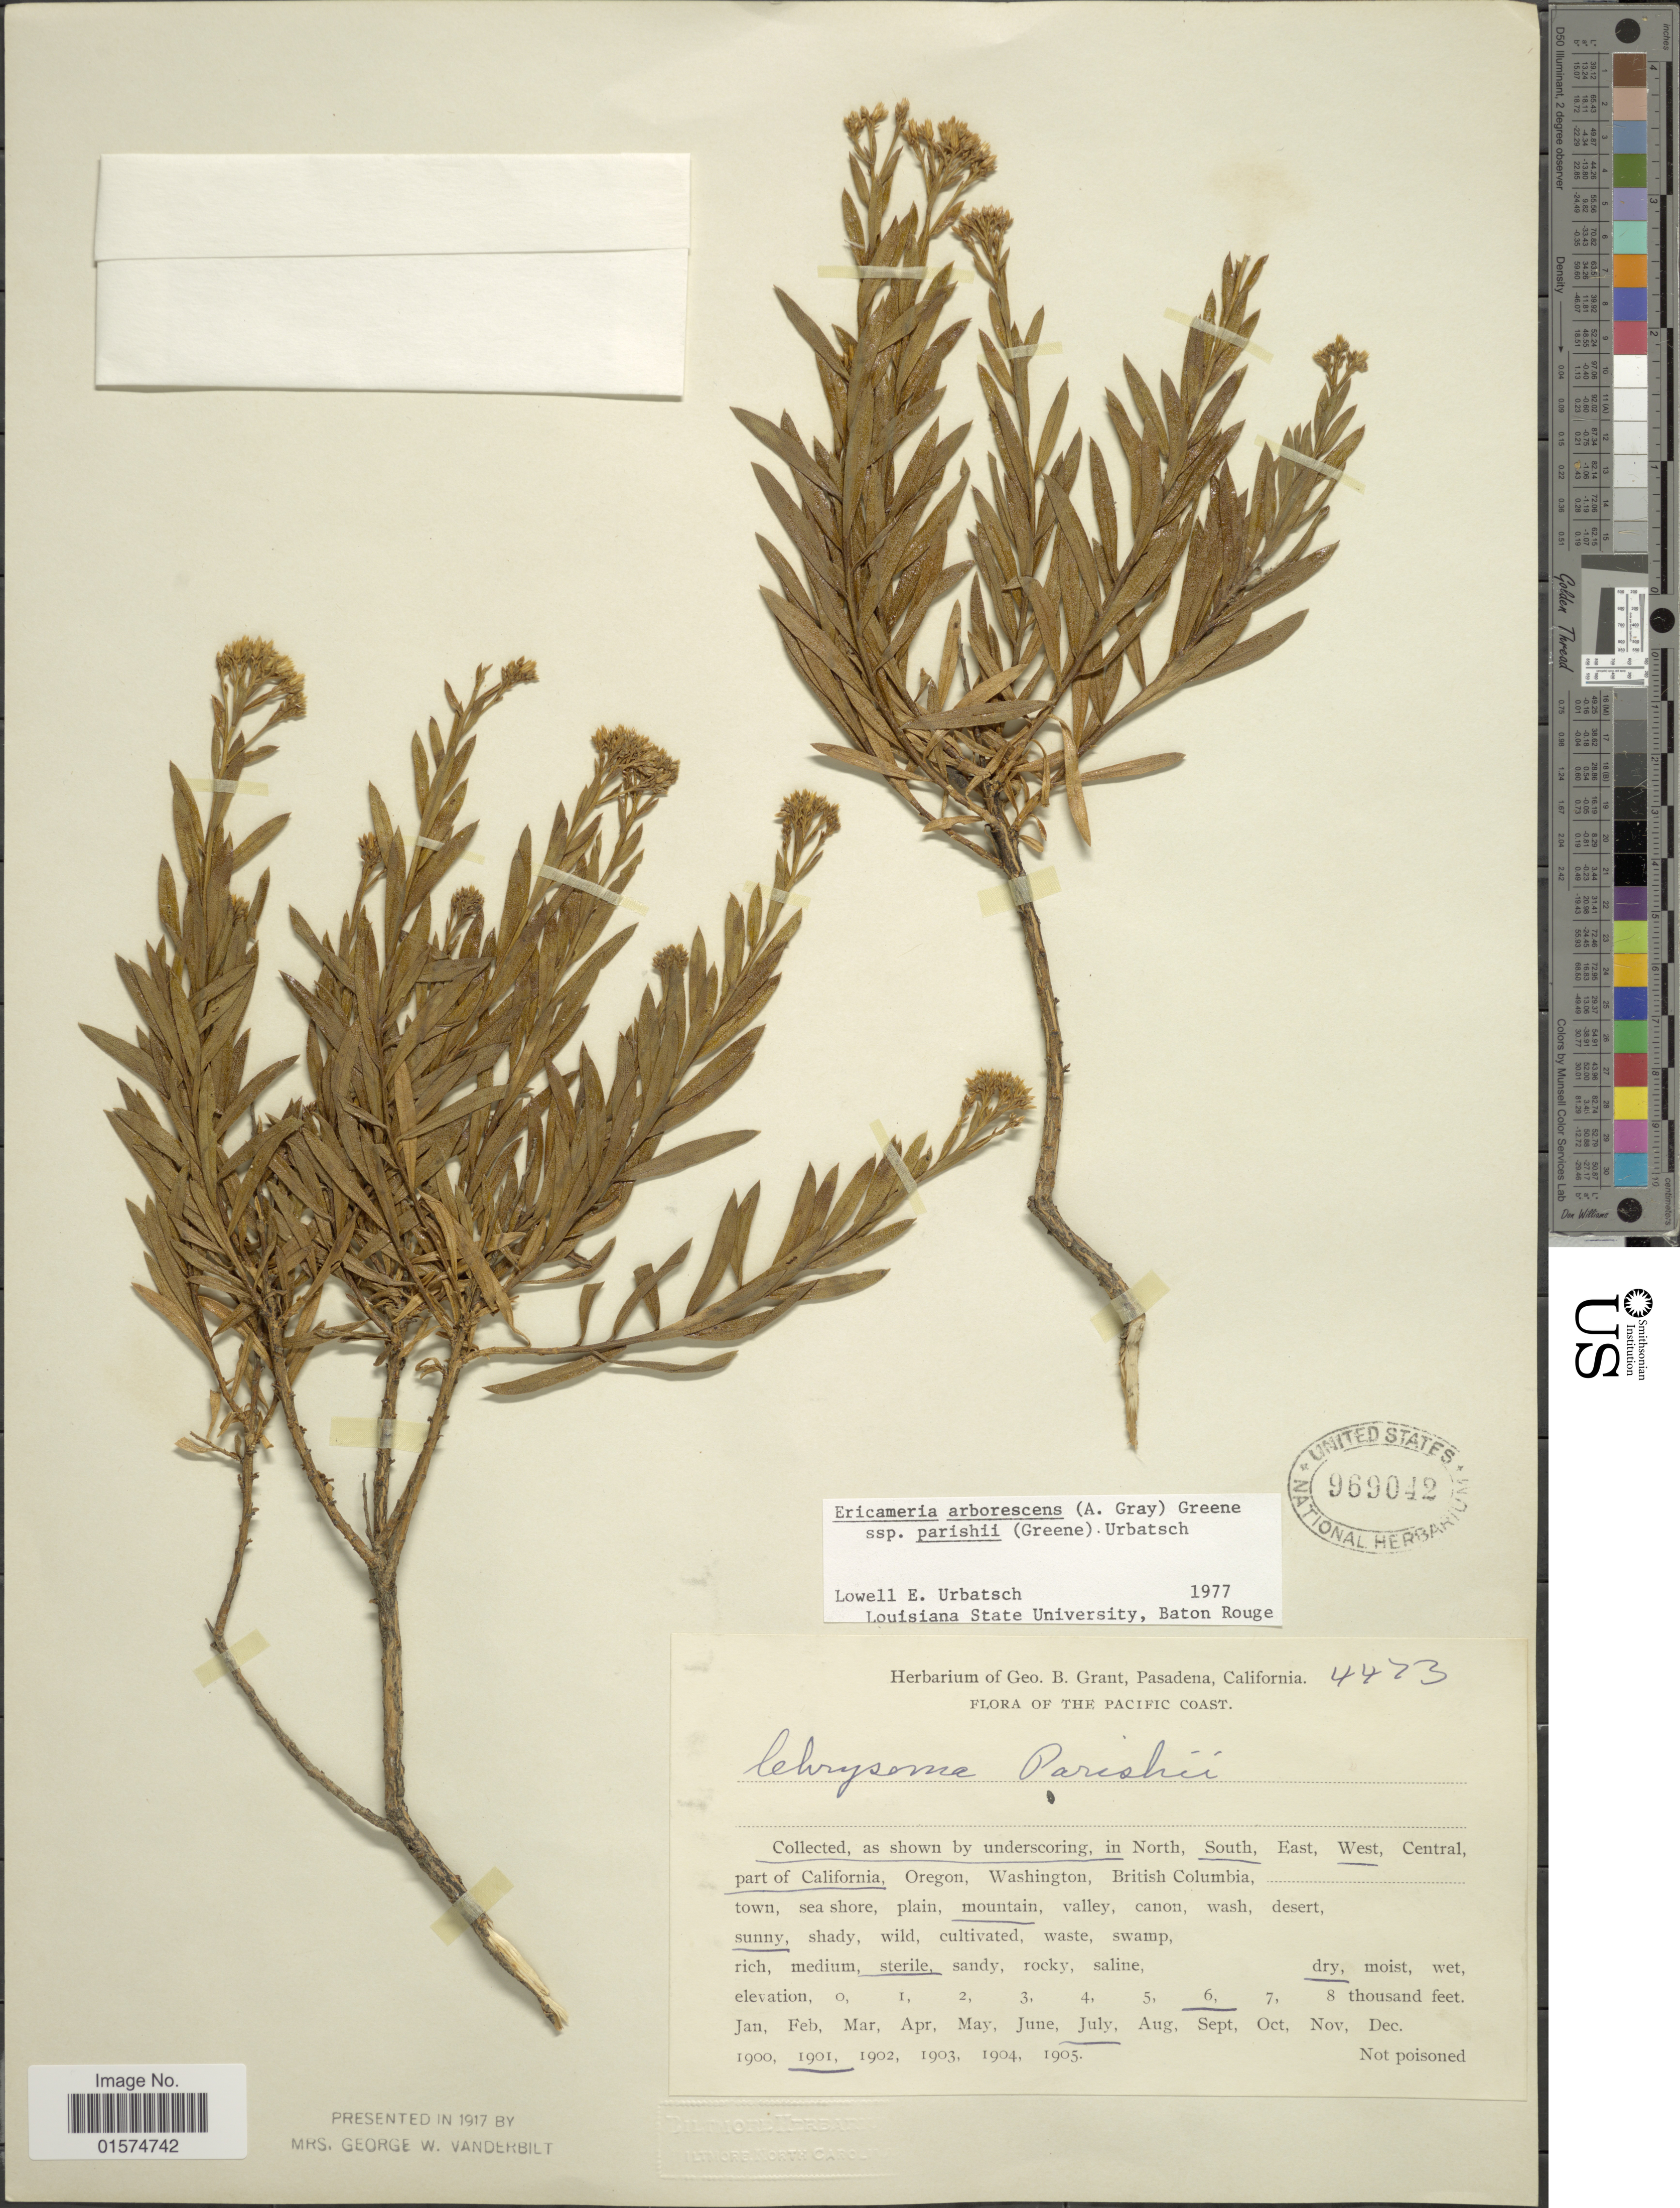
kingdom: Plantae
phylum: Tracheophyta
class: Magnoliopsida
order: Asterales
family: Asteraceae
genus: Ericameria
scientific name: Ericameria arborescens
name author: (A. Gray) Greene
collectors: ex herb. G. B. Grant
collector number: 4473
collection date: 1901-07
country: United States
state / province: California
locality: South, West part of California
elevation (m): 1829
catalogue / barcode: US 969042